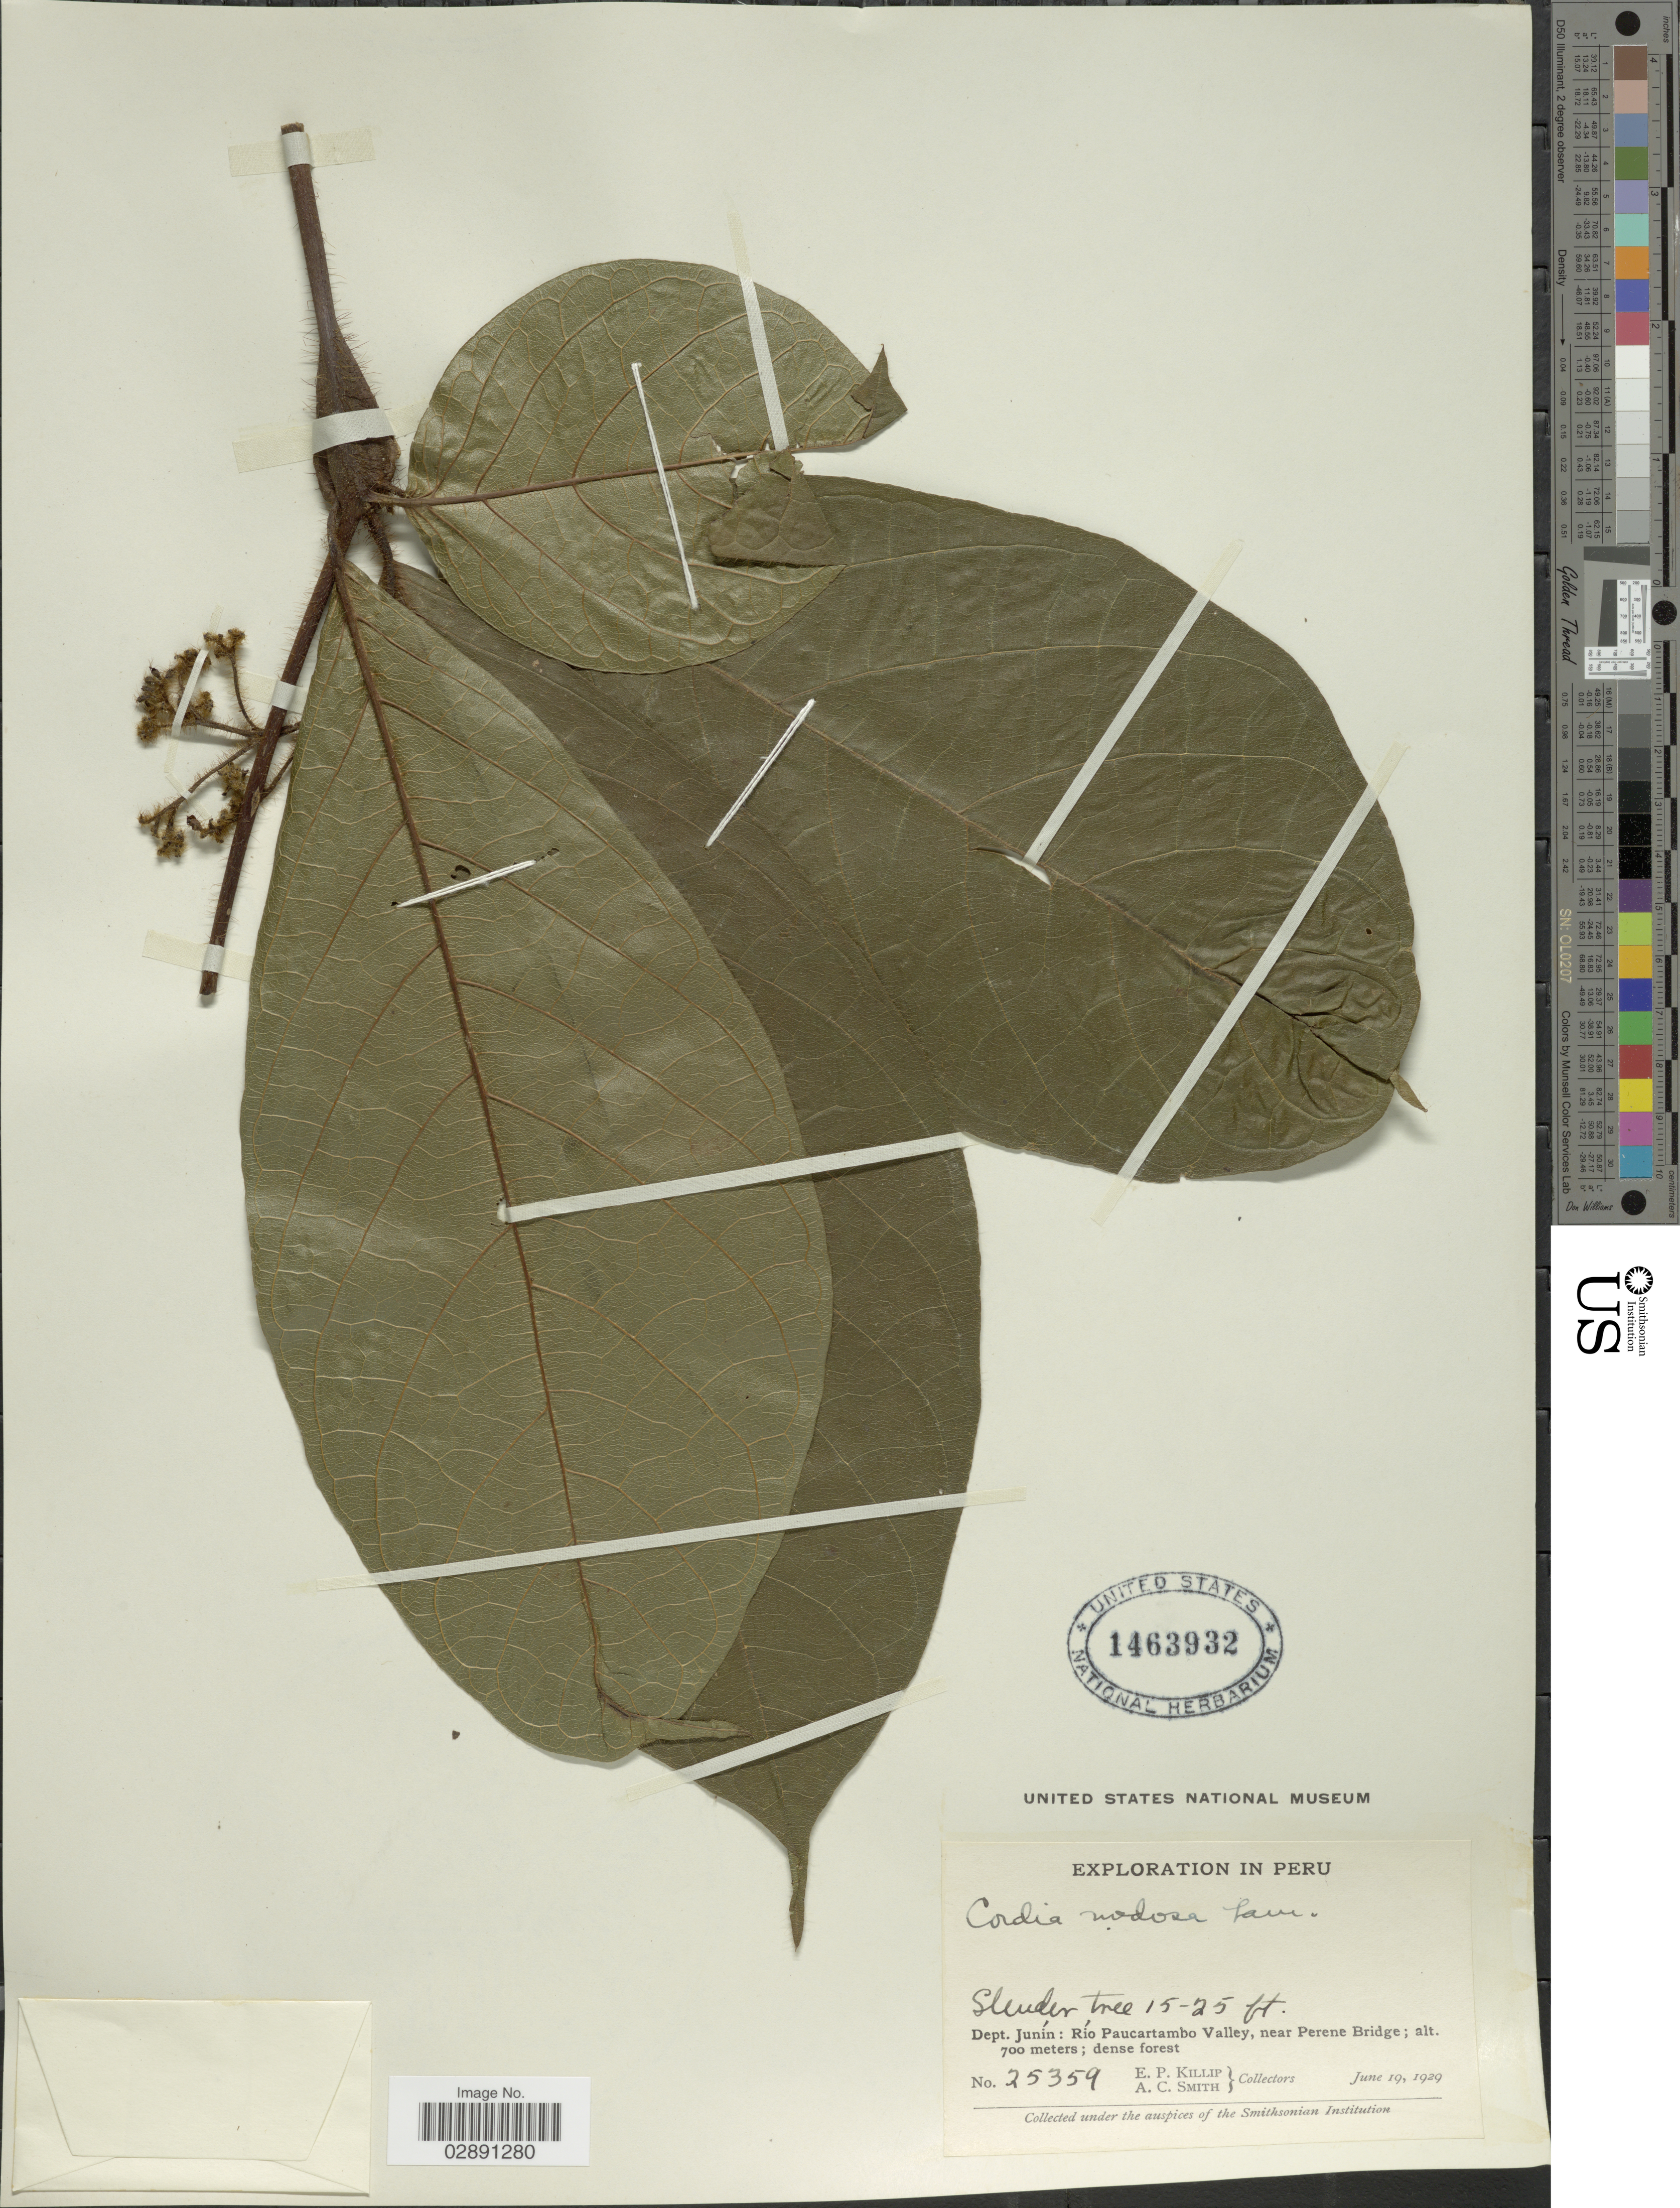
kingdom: Plantae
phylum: Tracheophyta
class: Magnoliopsida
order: Boraginales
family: Cordiaceae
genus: Cordia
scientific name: Cordia nodosa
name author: Lam.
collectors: E. P. Killip & A. C. Smith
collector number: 25359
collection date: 1929-06-19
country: Peru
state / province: Junín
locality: Dept. Junín: Río Paucartambo Valley, near Perene Bridge.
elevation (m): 700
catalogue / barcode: US 1463932